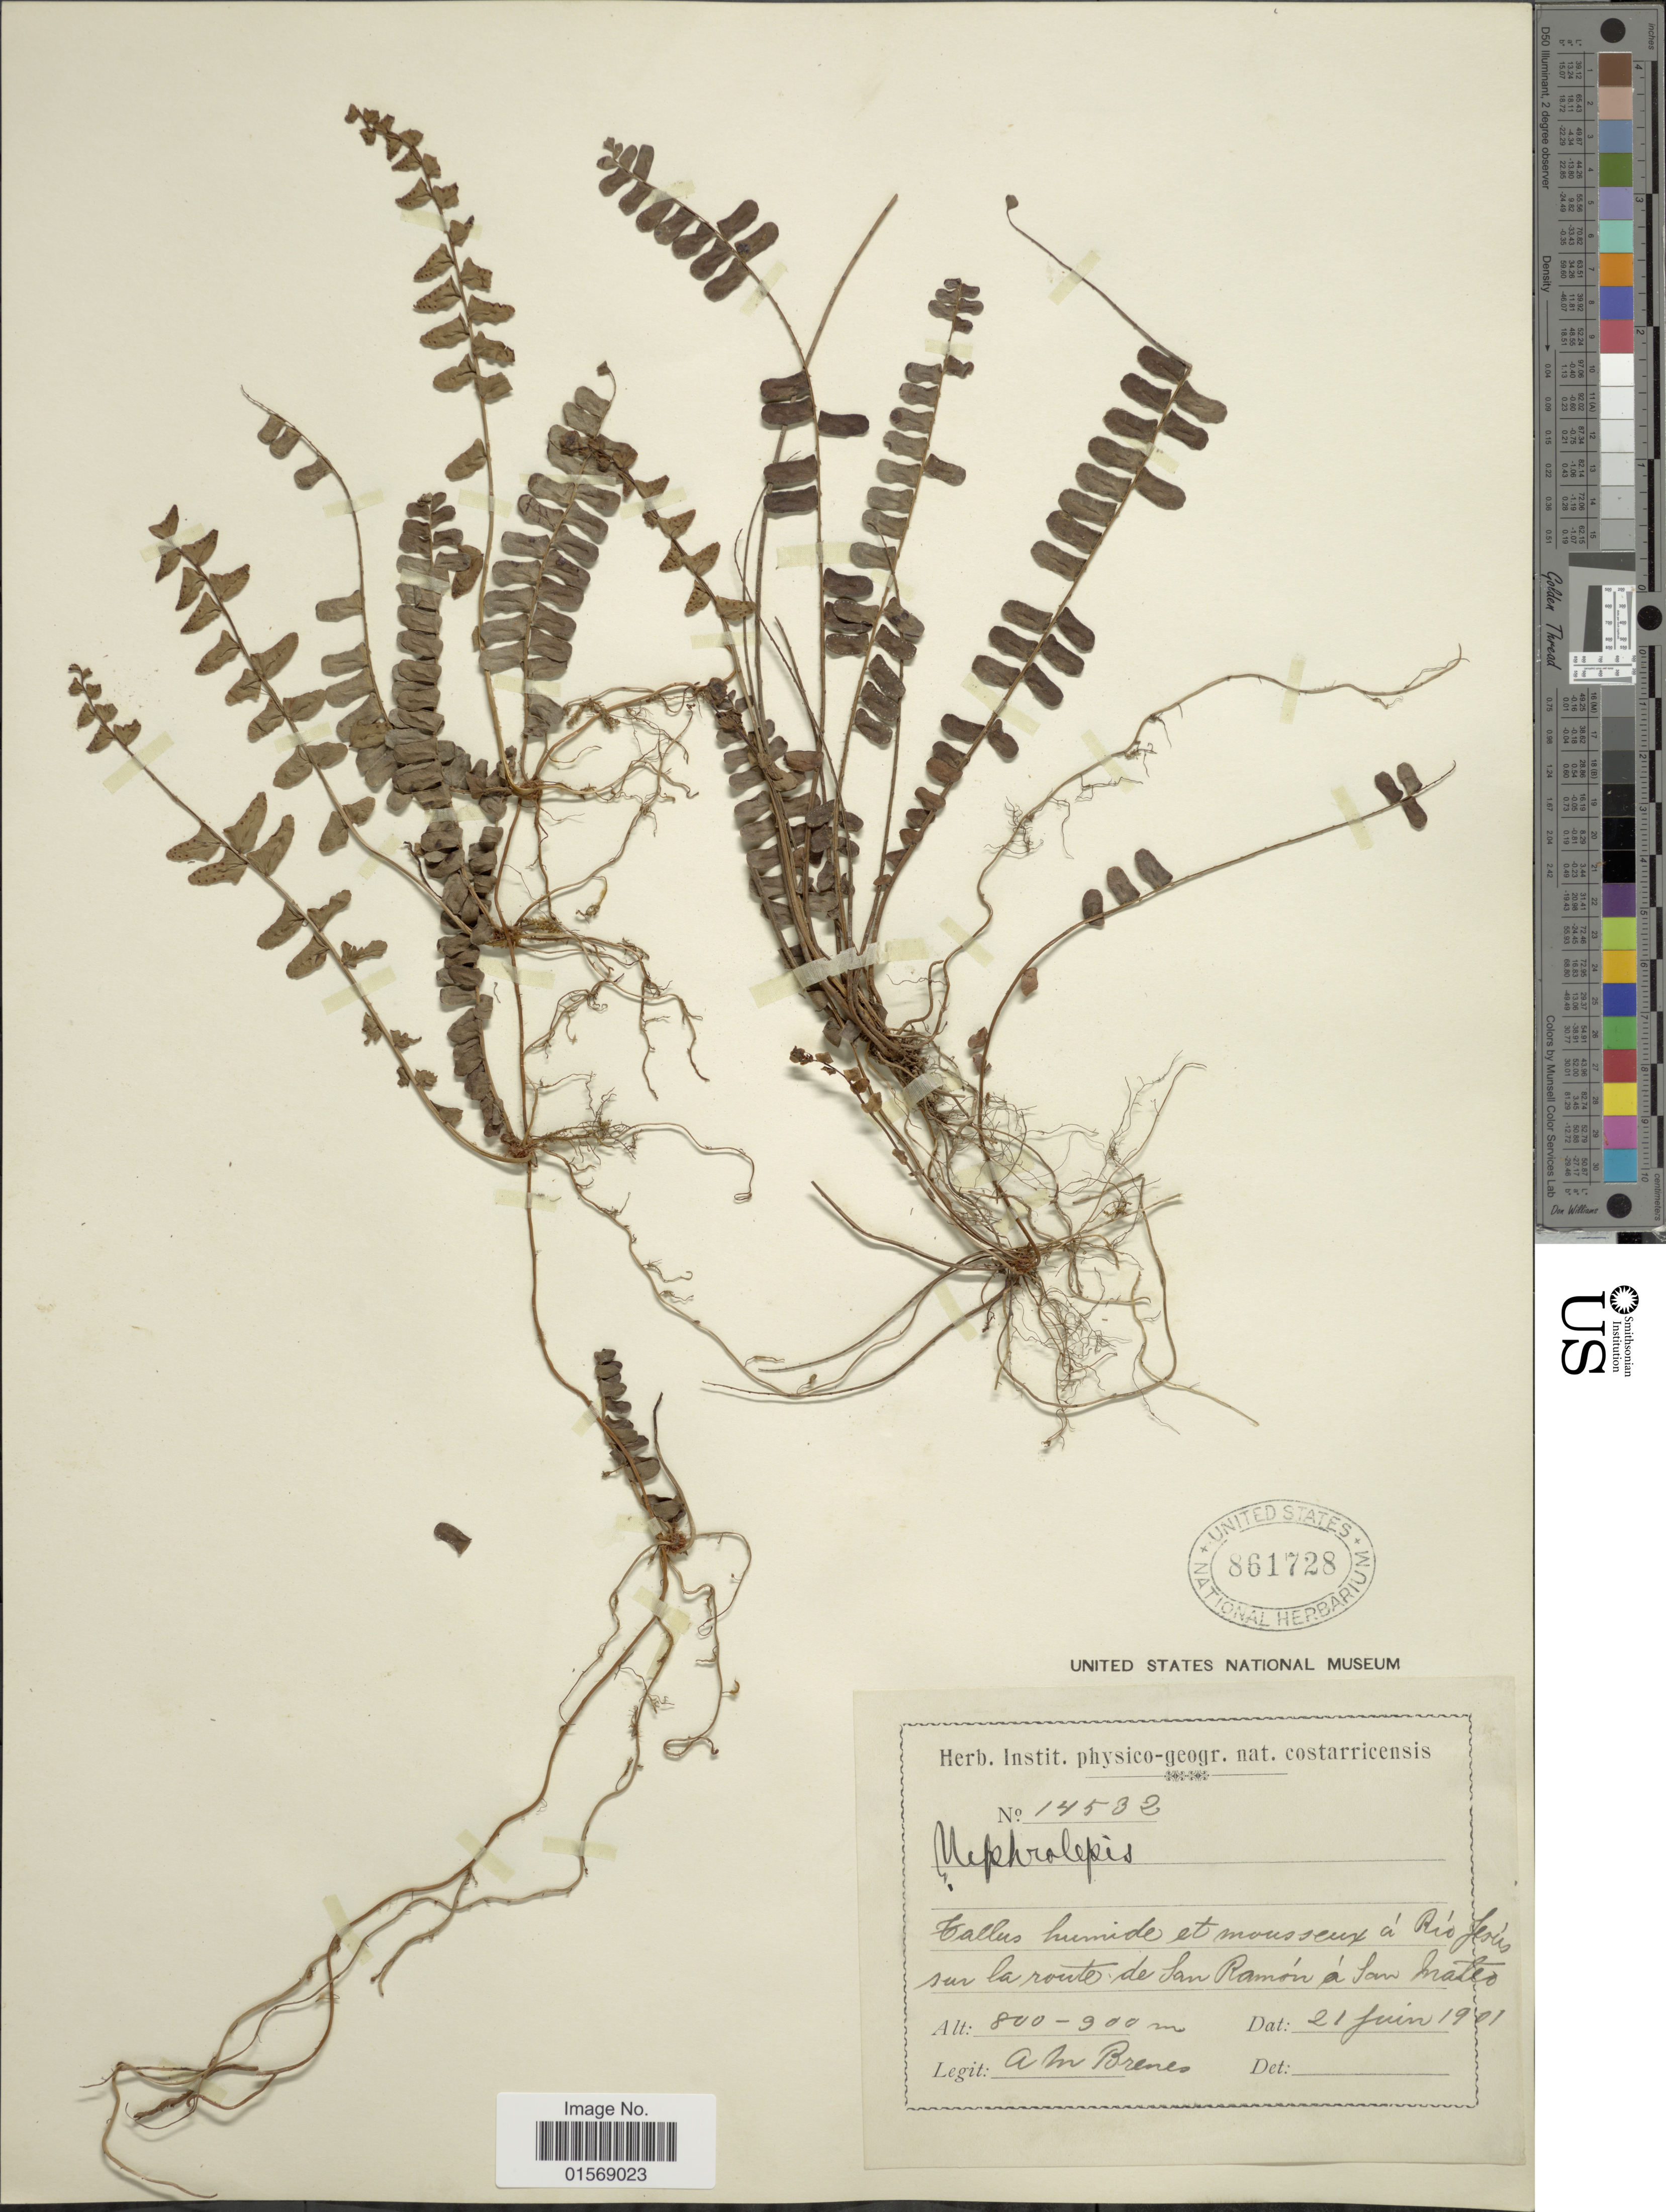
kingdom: Plantae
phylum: Tracheophyta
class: Polypodiopsida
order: Polypodiales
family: Nephrolepidaceae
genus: Nephrolepis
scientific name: Nephrolepis pectinata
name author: (Willd.) Schott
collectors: A. Brenes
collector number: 14532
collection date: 1901-06-21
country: Costa Rica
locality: Rio Jesus sur la route de San Ramon a San Mateo.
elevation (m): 800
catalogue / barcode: US 861728